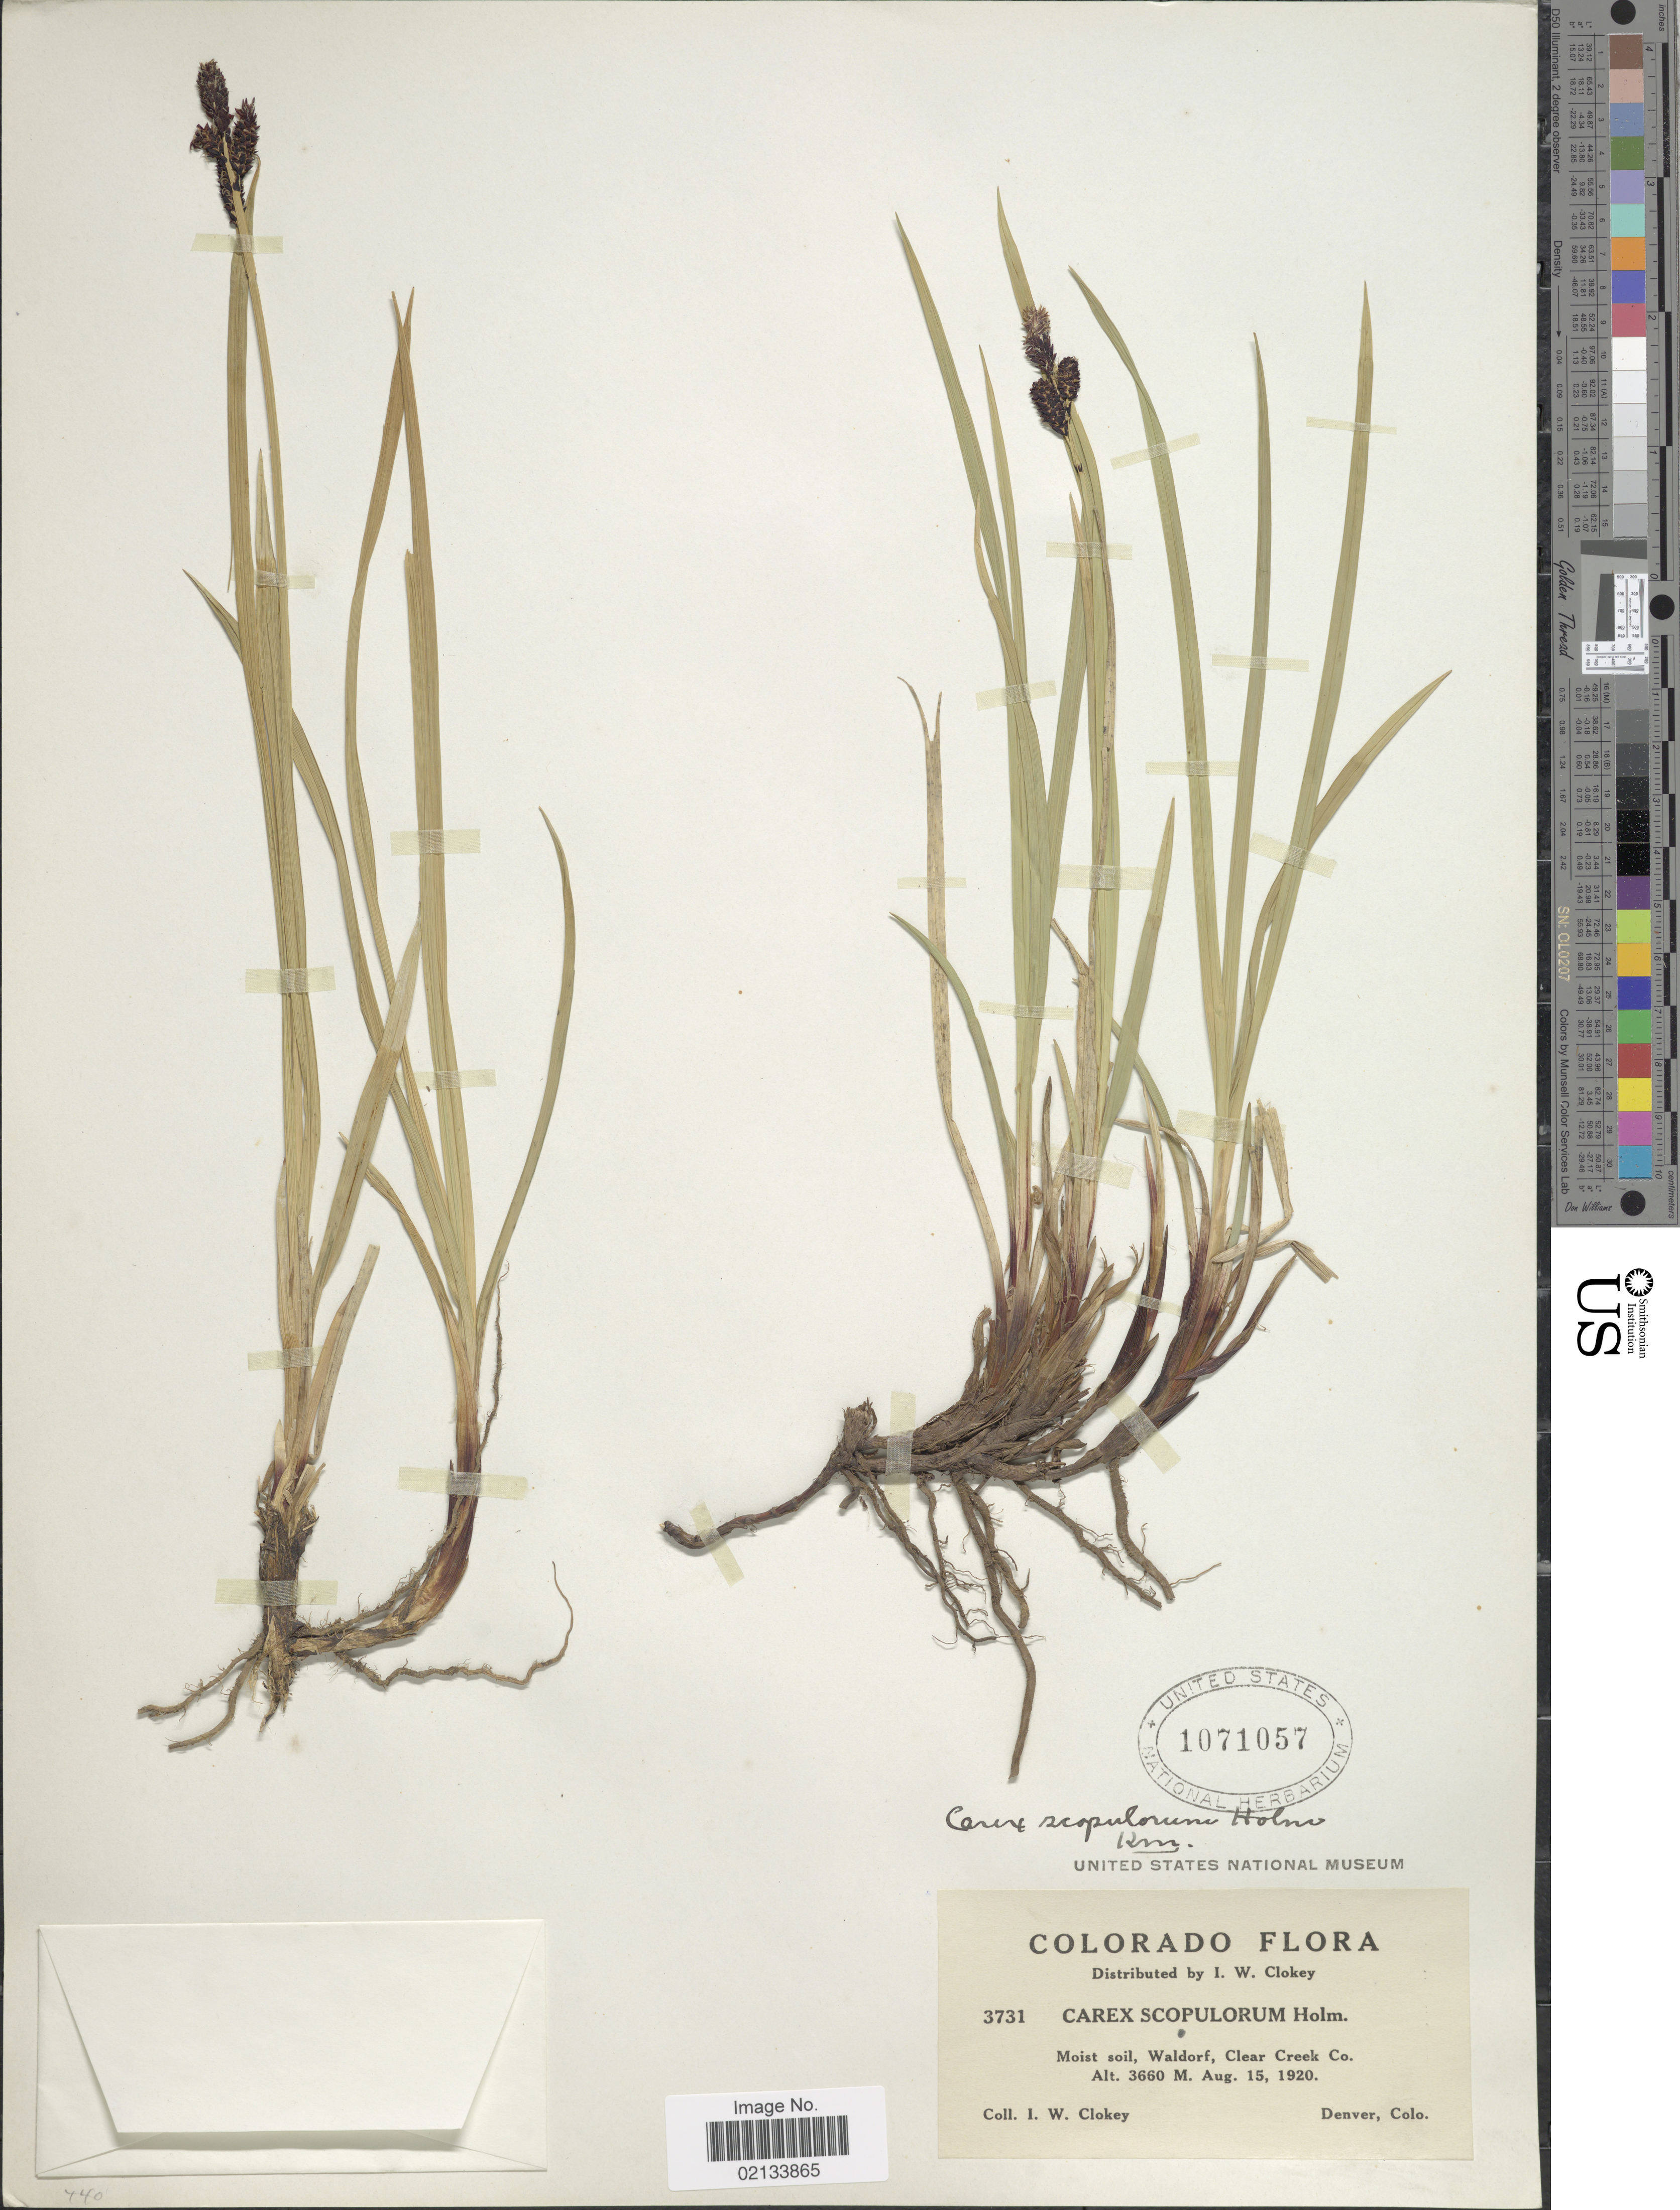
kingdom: Plantae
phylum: Tracheophyta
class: Liliopsida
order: Poales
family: Cyperaceae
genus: Carex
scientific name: Carex scopulorum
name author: Holm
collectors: I. W. Clokey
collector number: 3731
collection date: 1920-08-15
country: United States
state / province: Colorado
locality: Waldorf, Clear Creek Co.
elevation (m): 3660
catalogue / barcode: US 1071057